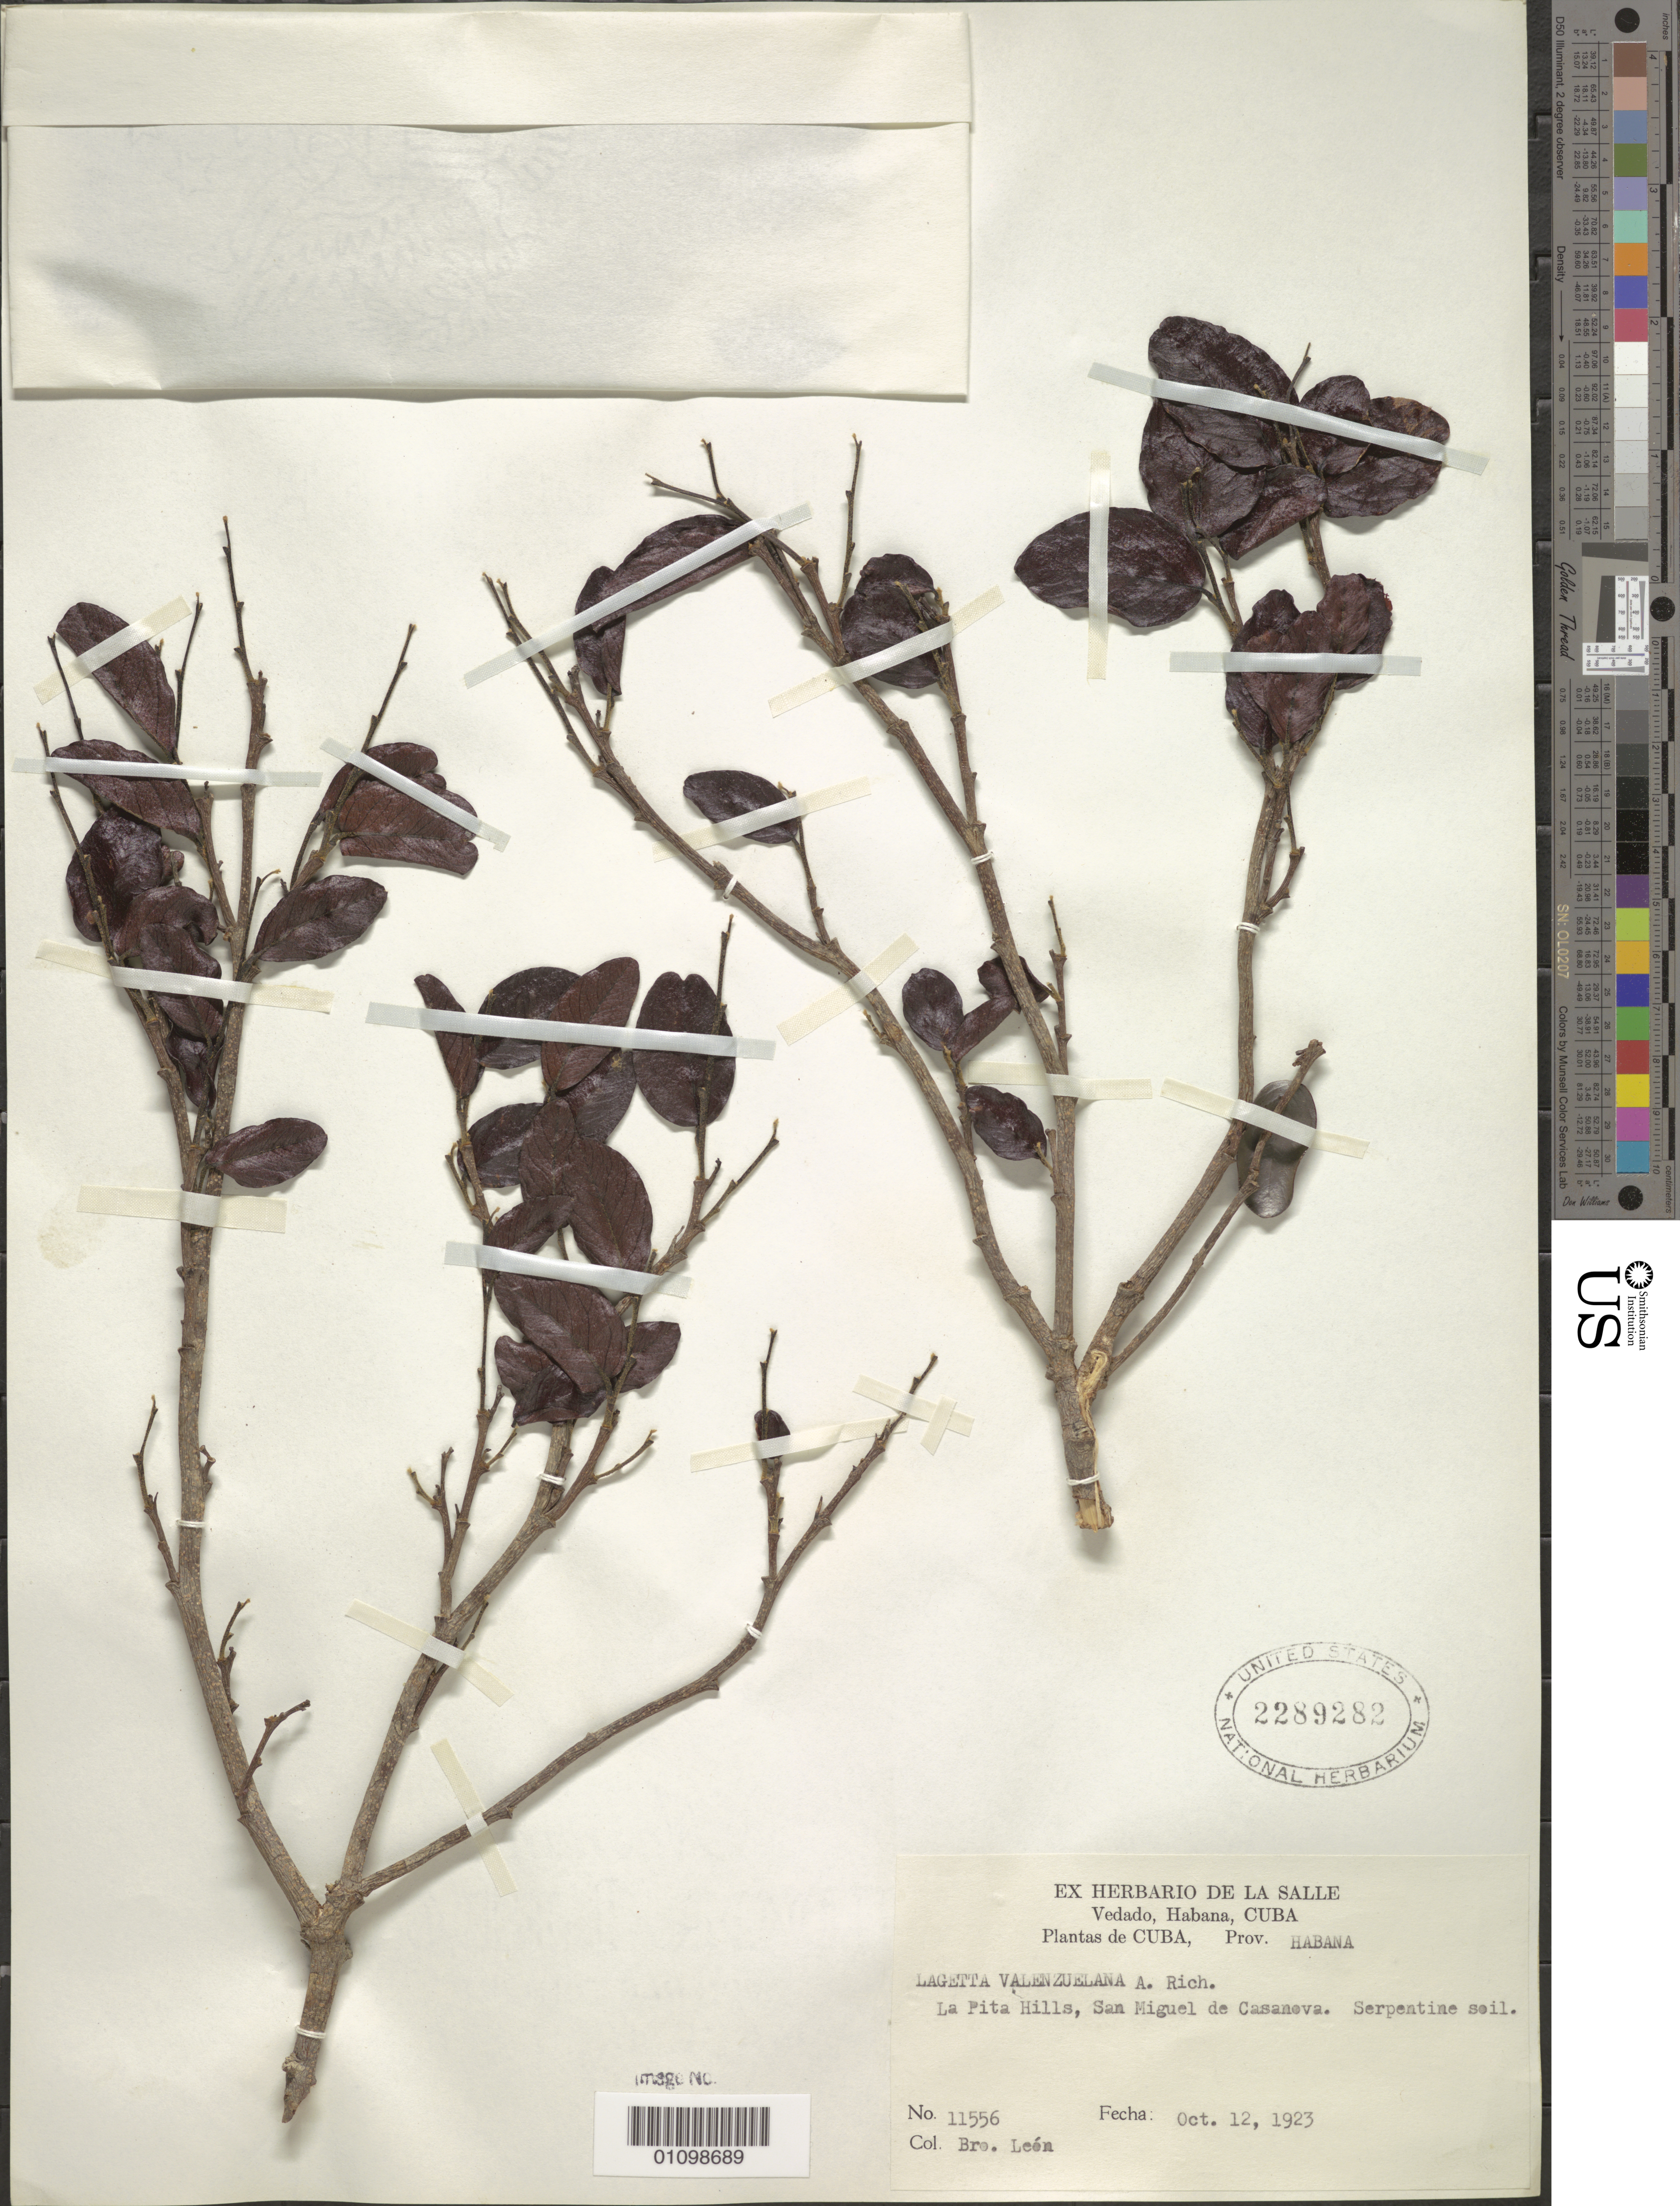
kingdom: Plantae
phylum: Tracheophyta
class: Magnoliopsida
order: Malvales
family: Thymelaeaceae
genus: Lagetta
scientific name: Lagetta valenzuelana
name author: A. Rich.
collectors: Bro. León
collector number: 11556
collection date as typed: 12 Oct 1923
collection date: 1923-10-12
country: Cuba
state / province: La Habana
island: Cuba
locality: La Pita Hills, San Miguel de Casanova Serpentine soil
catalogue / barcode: US 2289282